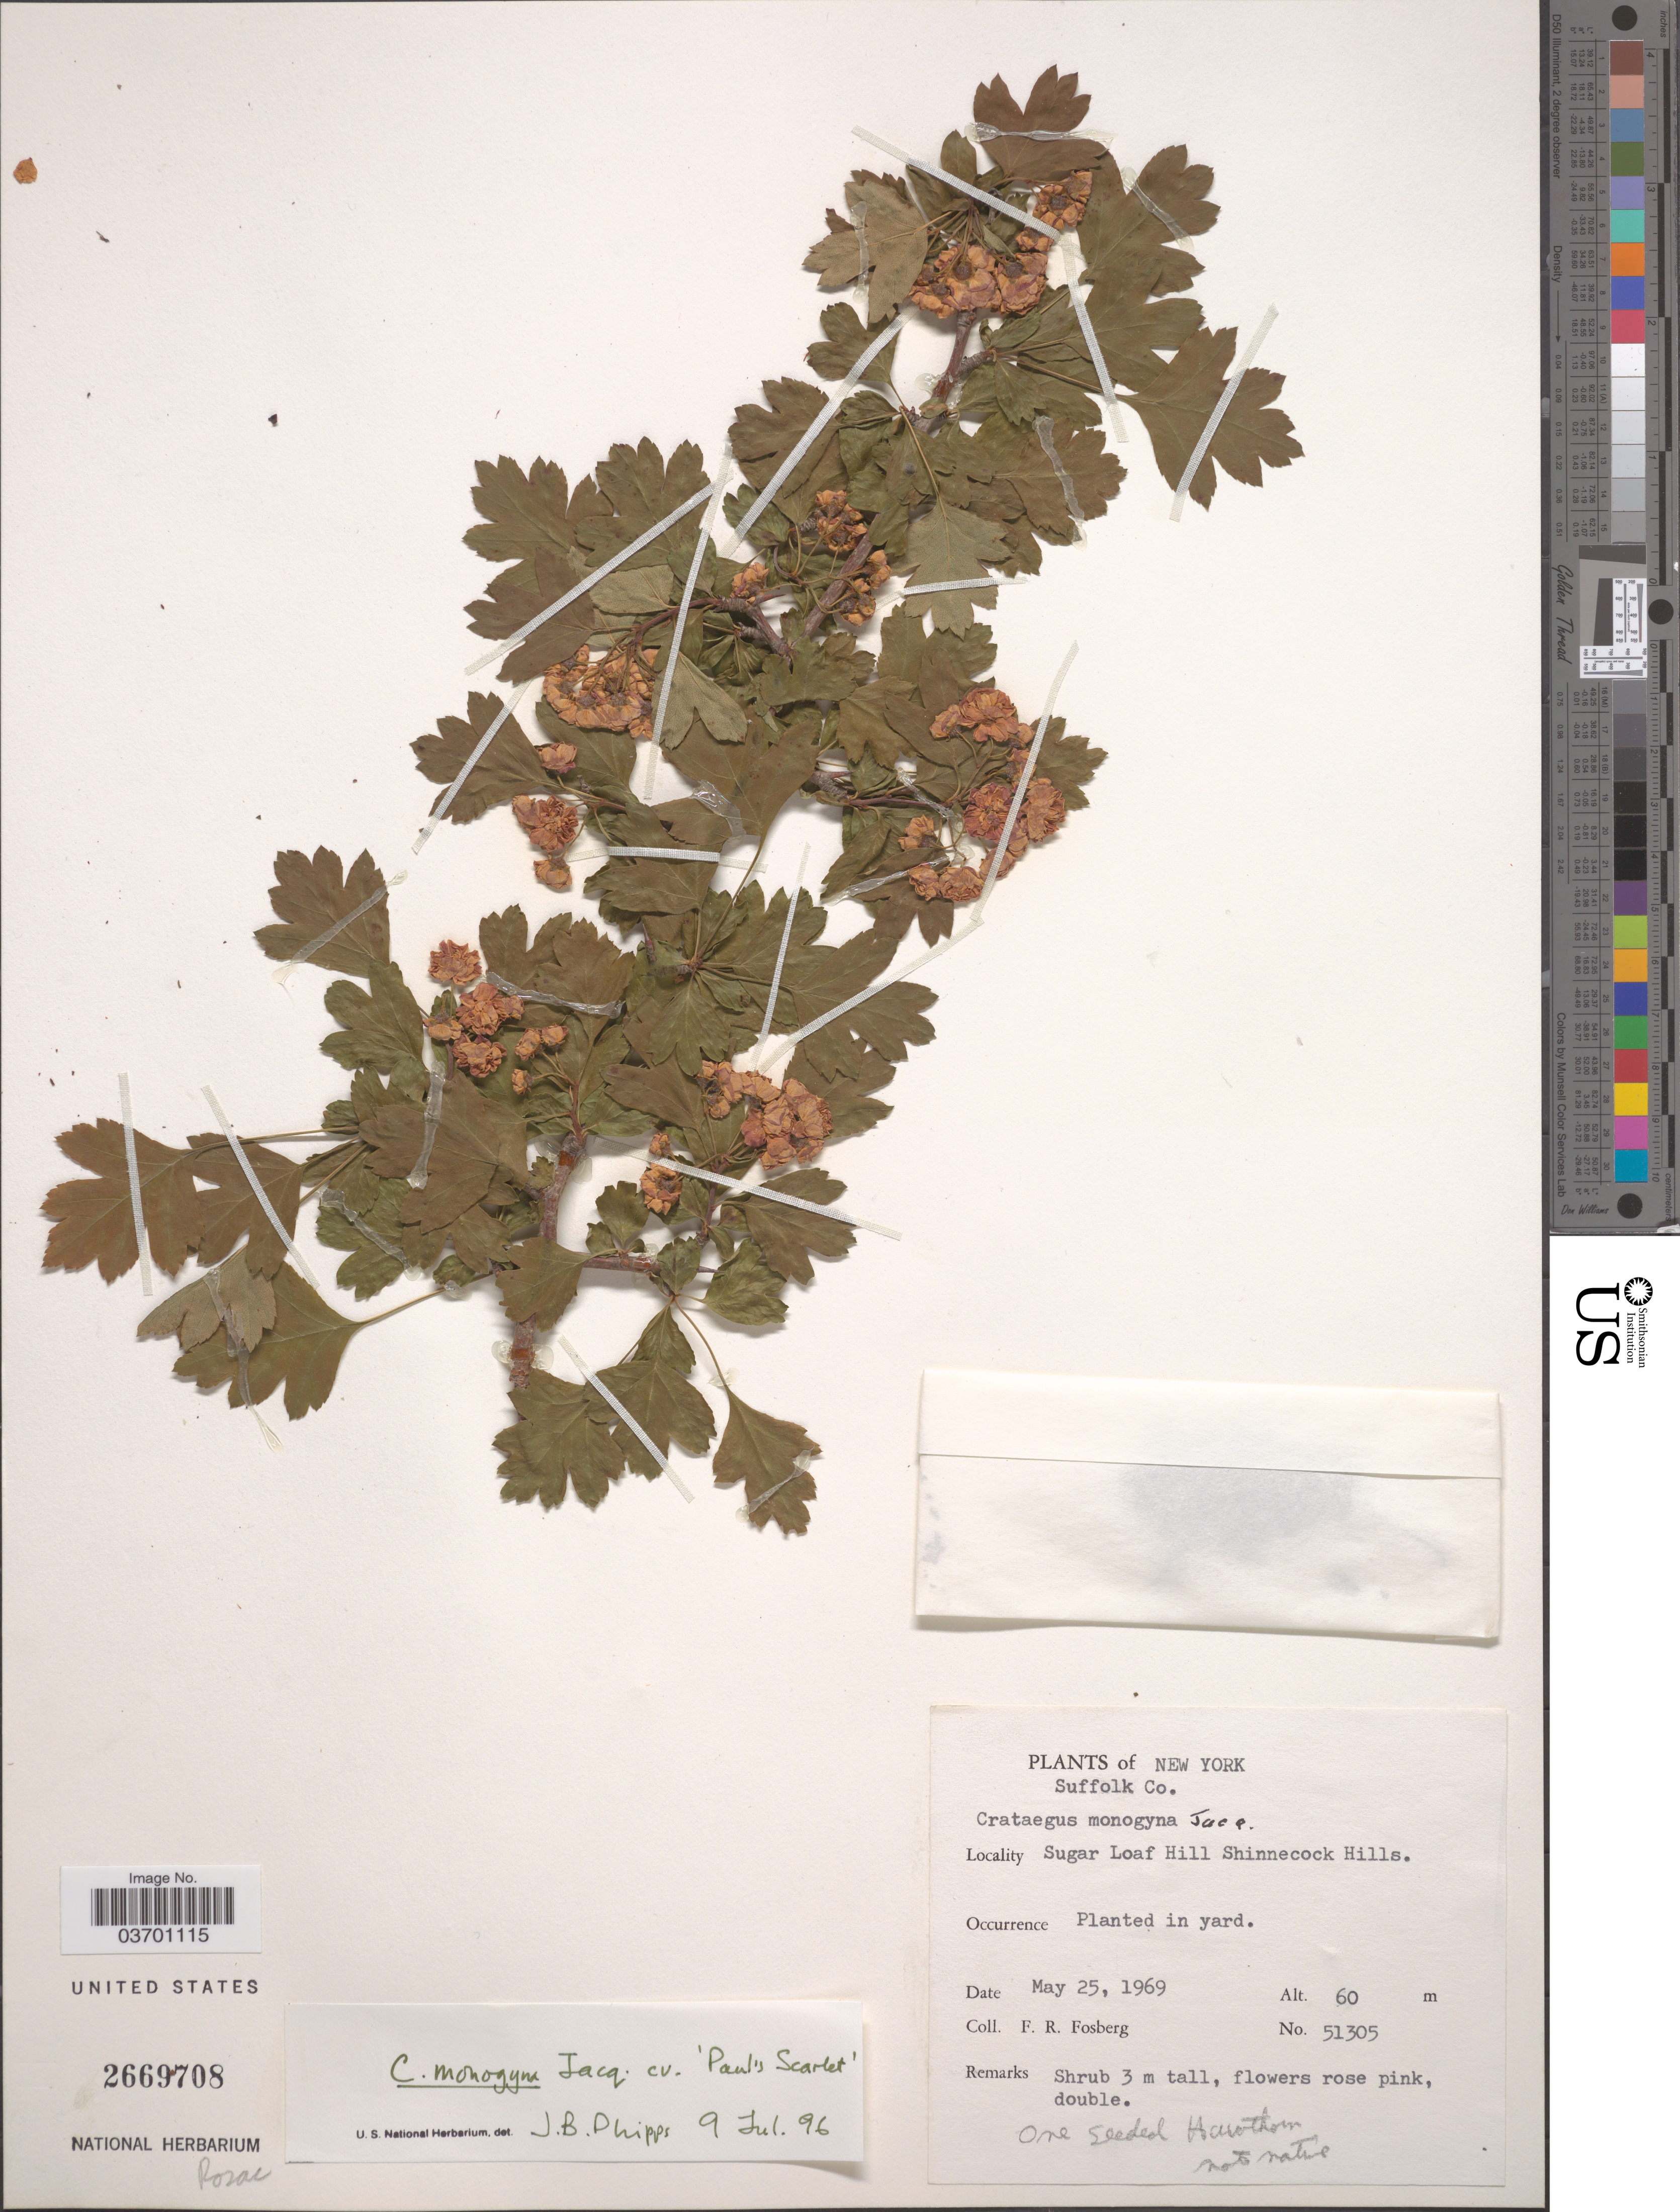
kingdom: Plantae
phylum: Tracheophyta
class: Magnoliopsida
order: Rosales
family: Rosaceae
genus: Crataegus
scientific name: Crataegus monogyna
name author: Lindin.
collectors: F. R. Fosberg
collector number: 51305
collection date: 1969-05-25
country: United States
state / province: New York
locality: Suffolk Co. Sugar Loaf Hill Shinnecock Hills.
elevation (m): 60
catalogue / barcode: US 2669708